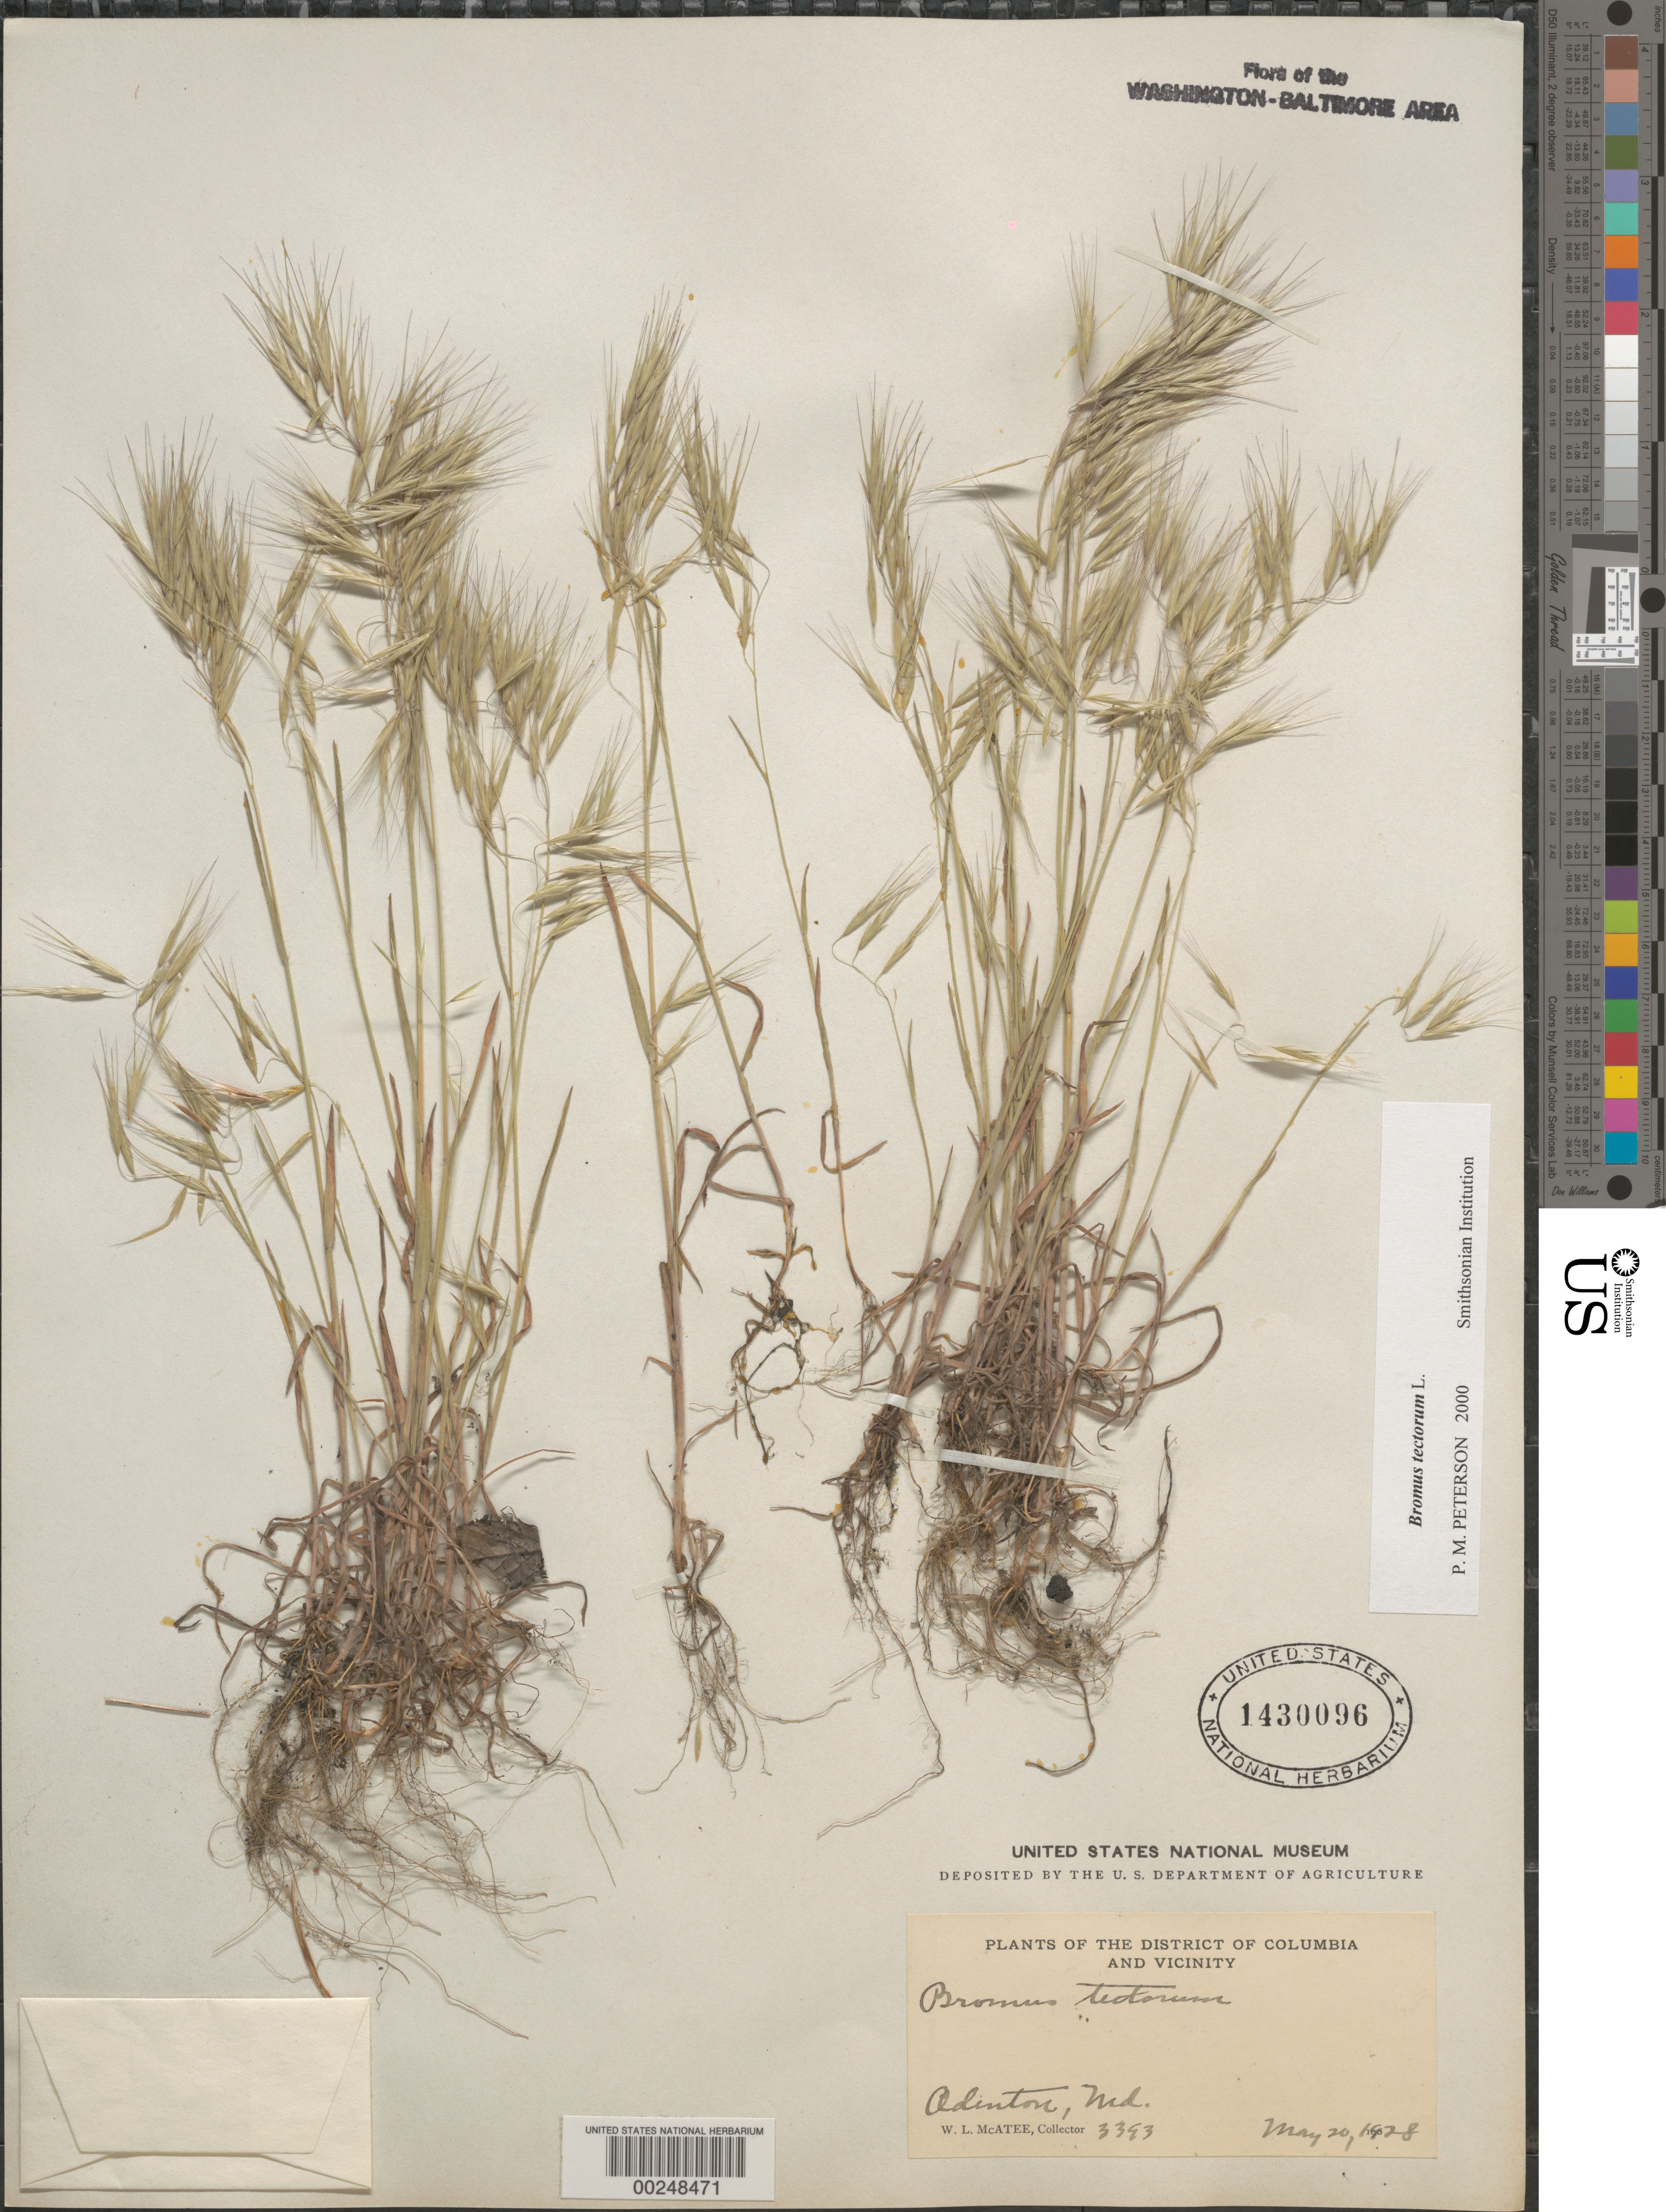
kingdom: Plantae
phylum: Tracheophyta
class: Liliopsida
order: Poales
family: Poaceae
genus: Bromus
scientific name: Bromus tectorum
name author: L.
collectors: W. McAtee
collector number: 3393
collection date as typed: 20 May 1928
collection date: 1928-05-20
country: United States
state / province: Maryland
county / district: Anne Arundel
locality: Odenton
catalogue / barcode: US 1430096